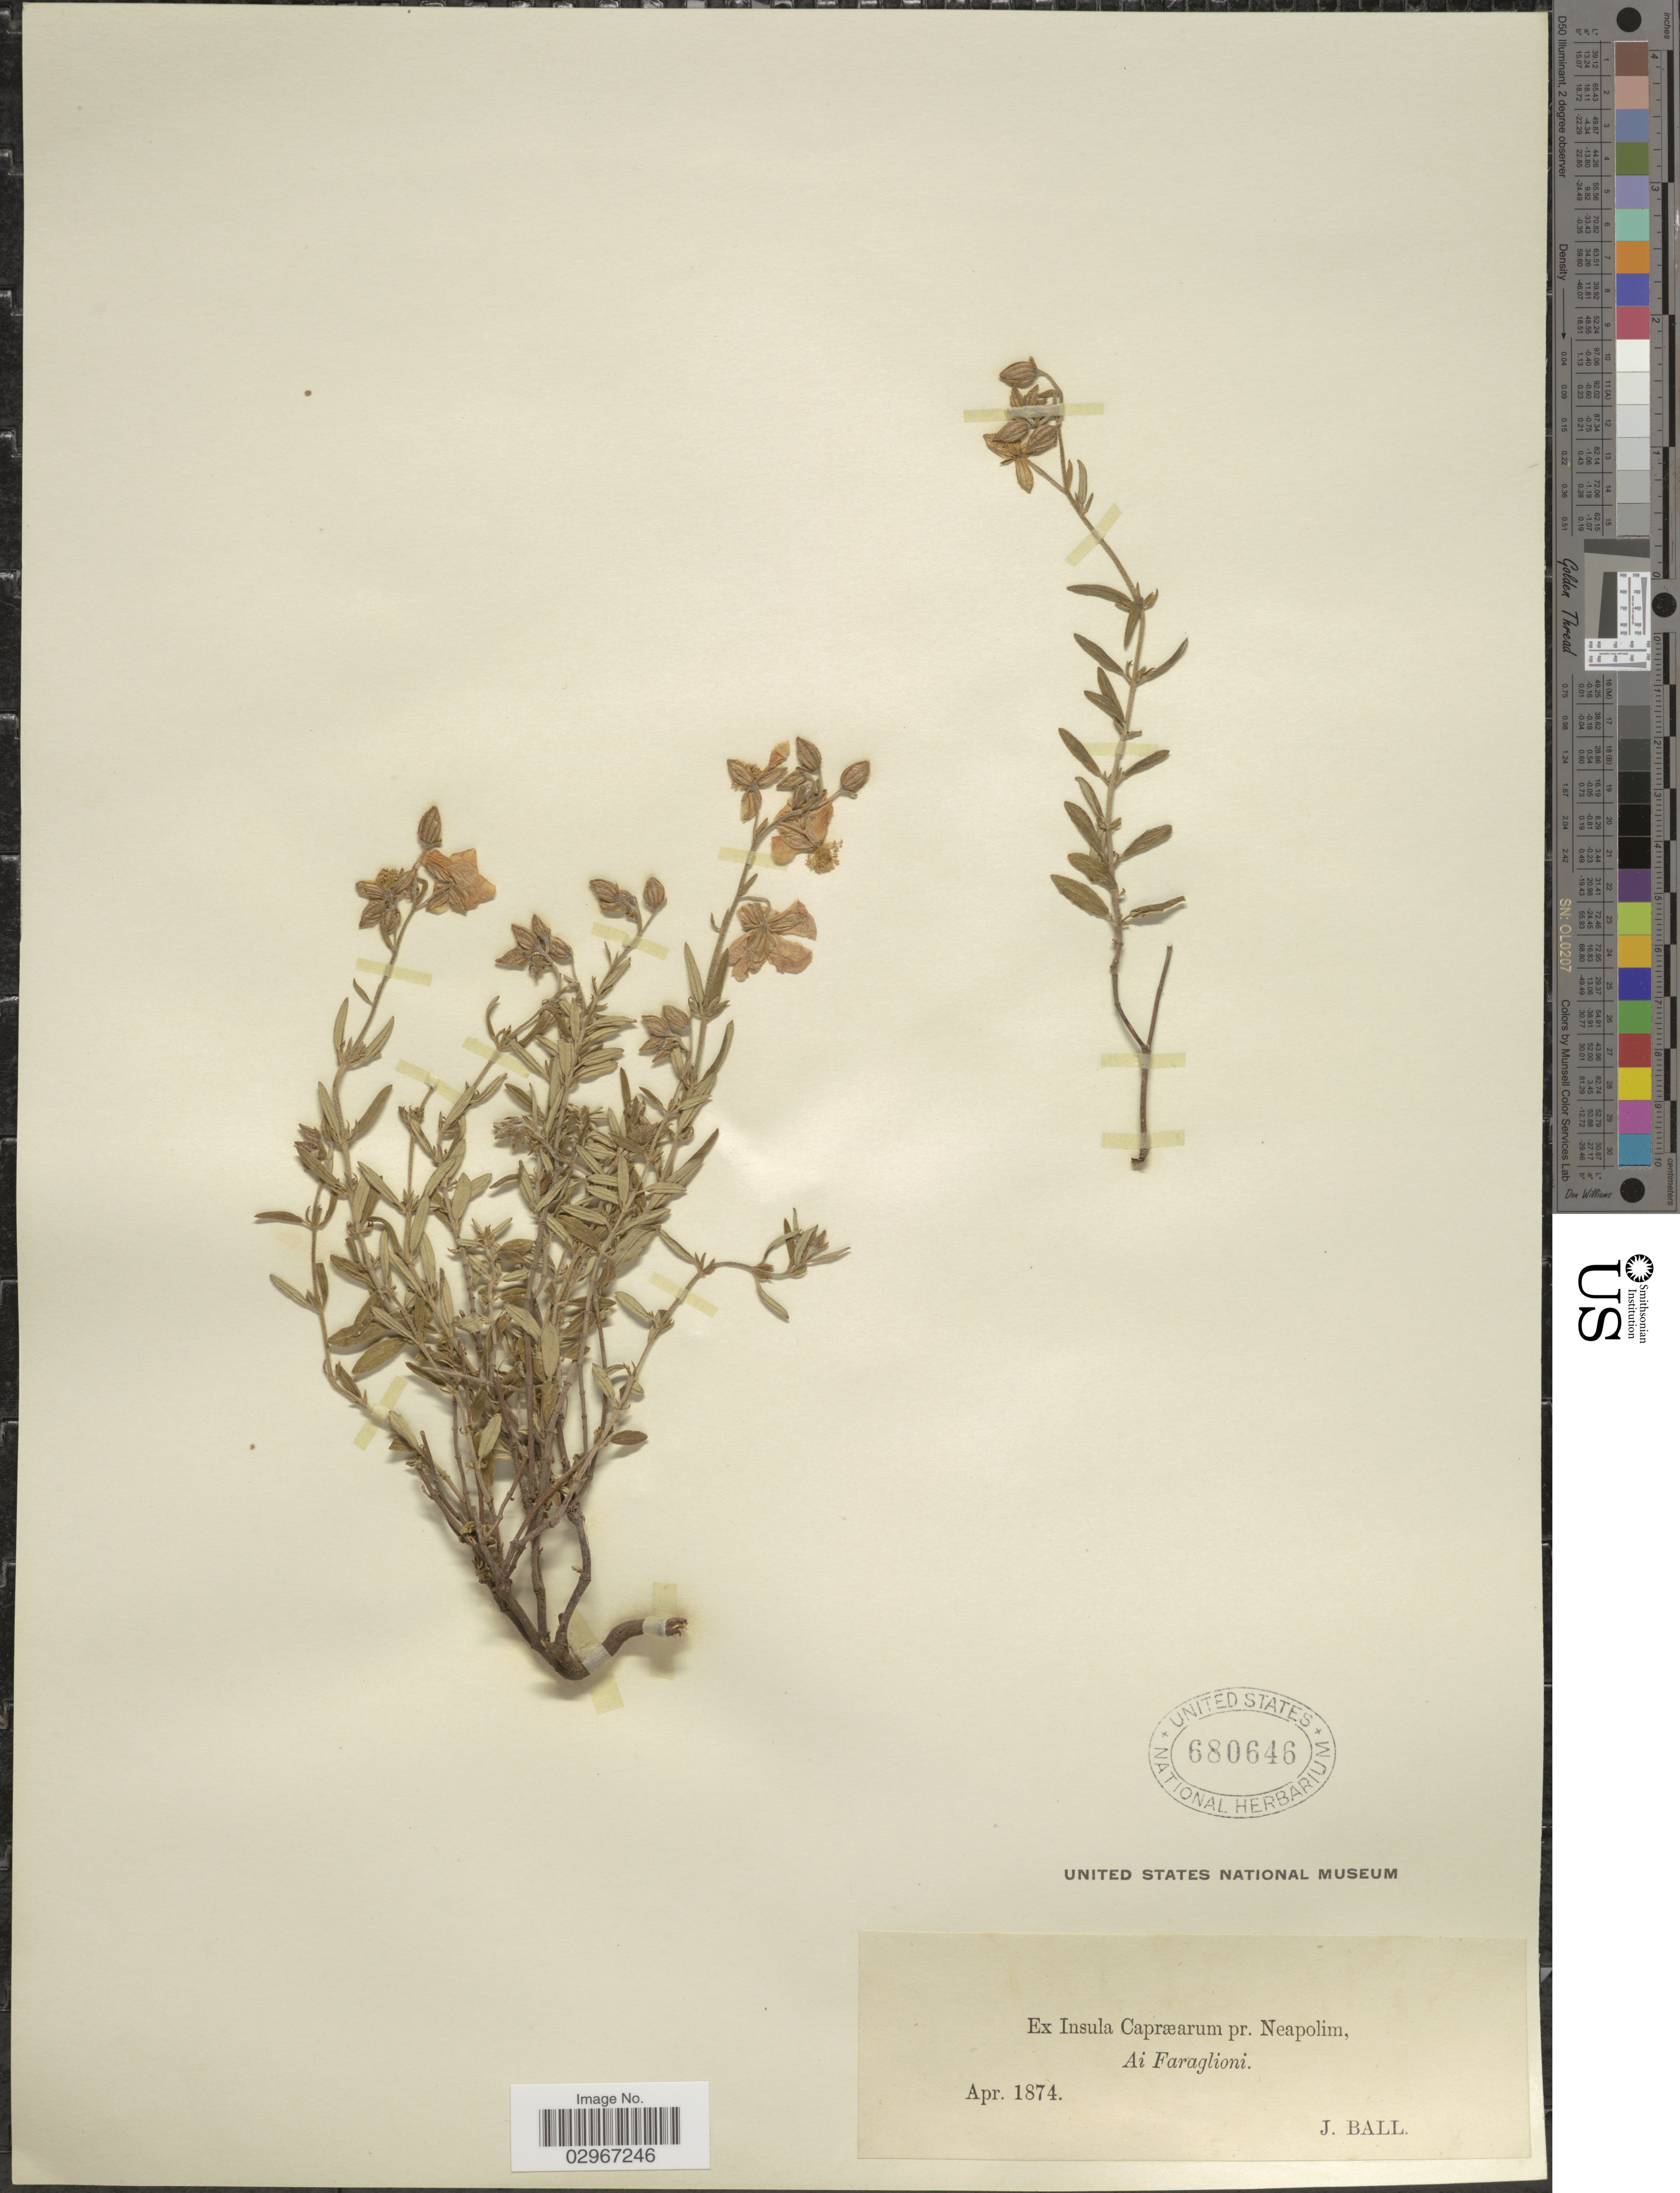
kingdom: Plantae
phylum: Tracheophyta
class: Magnoliopsida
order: Malvales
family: Cistaceae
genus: Helianthemum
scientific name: Helianthemum sp.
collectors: J. Ball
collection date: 1874-04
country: Italy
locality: Ex Insula Capræarum pr. Neapolim, Ai Faraglioni.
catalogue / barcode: US 680646